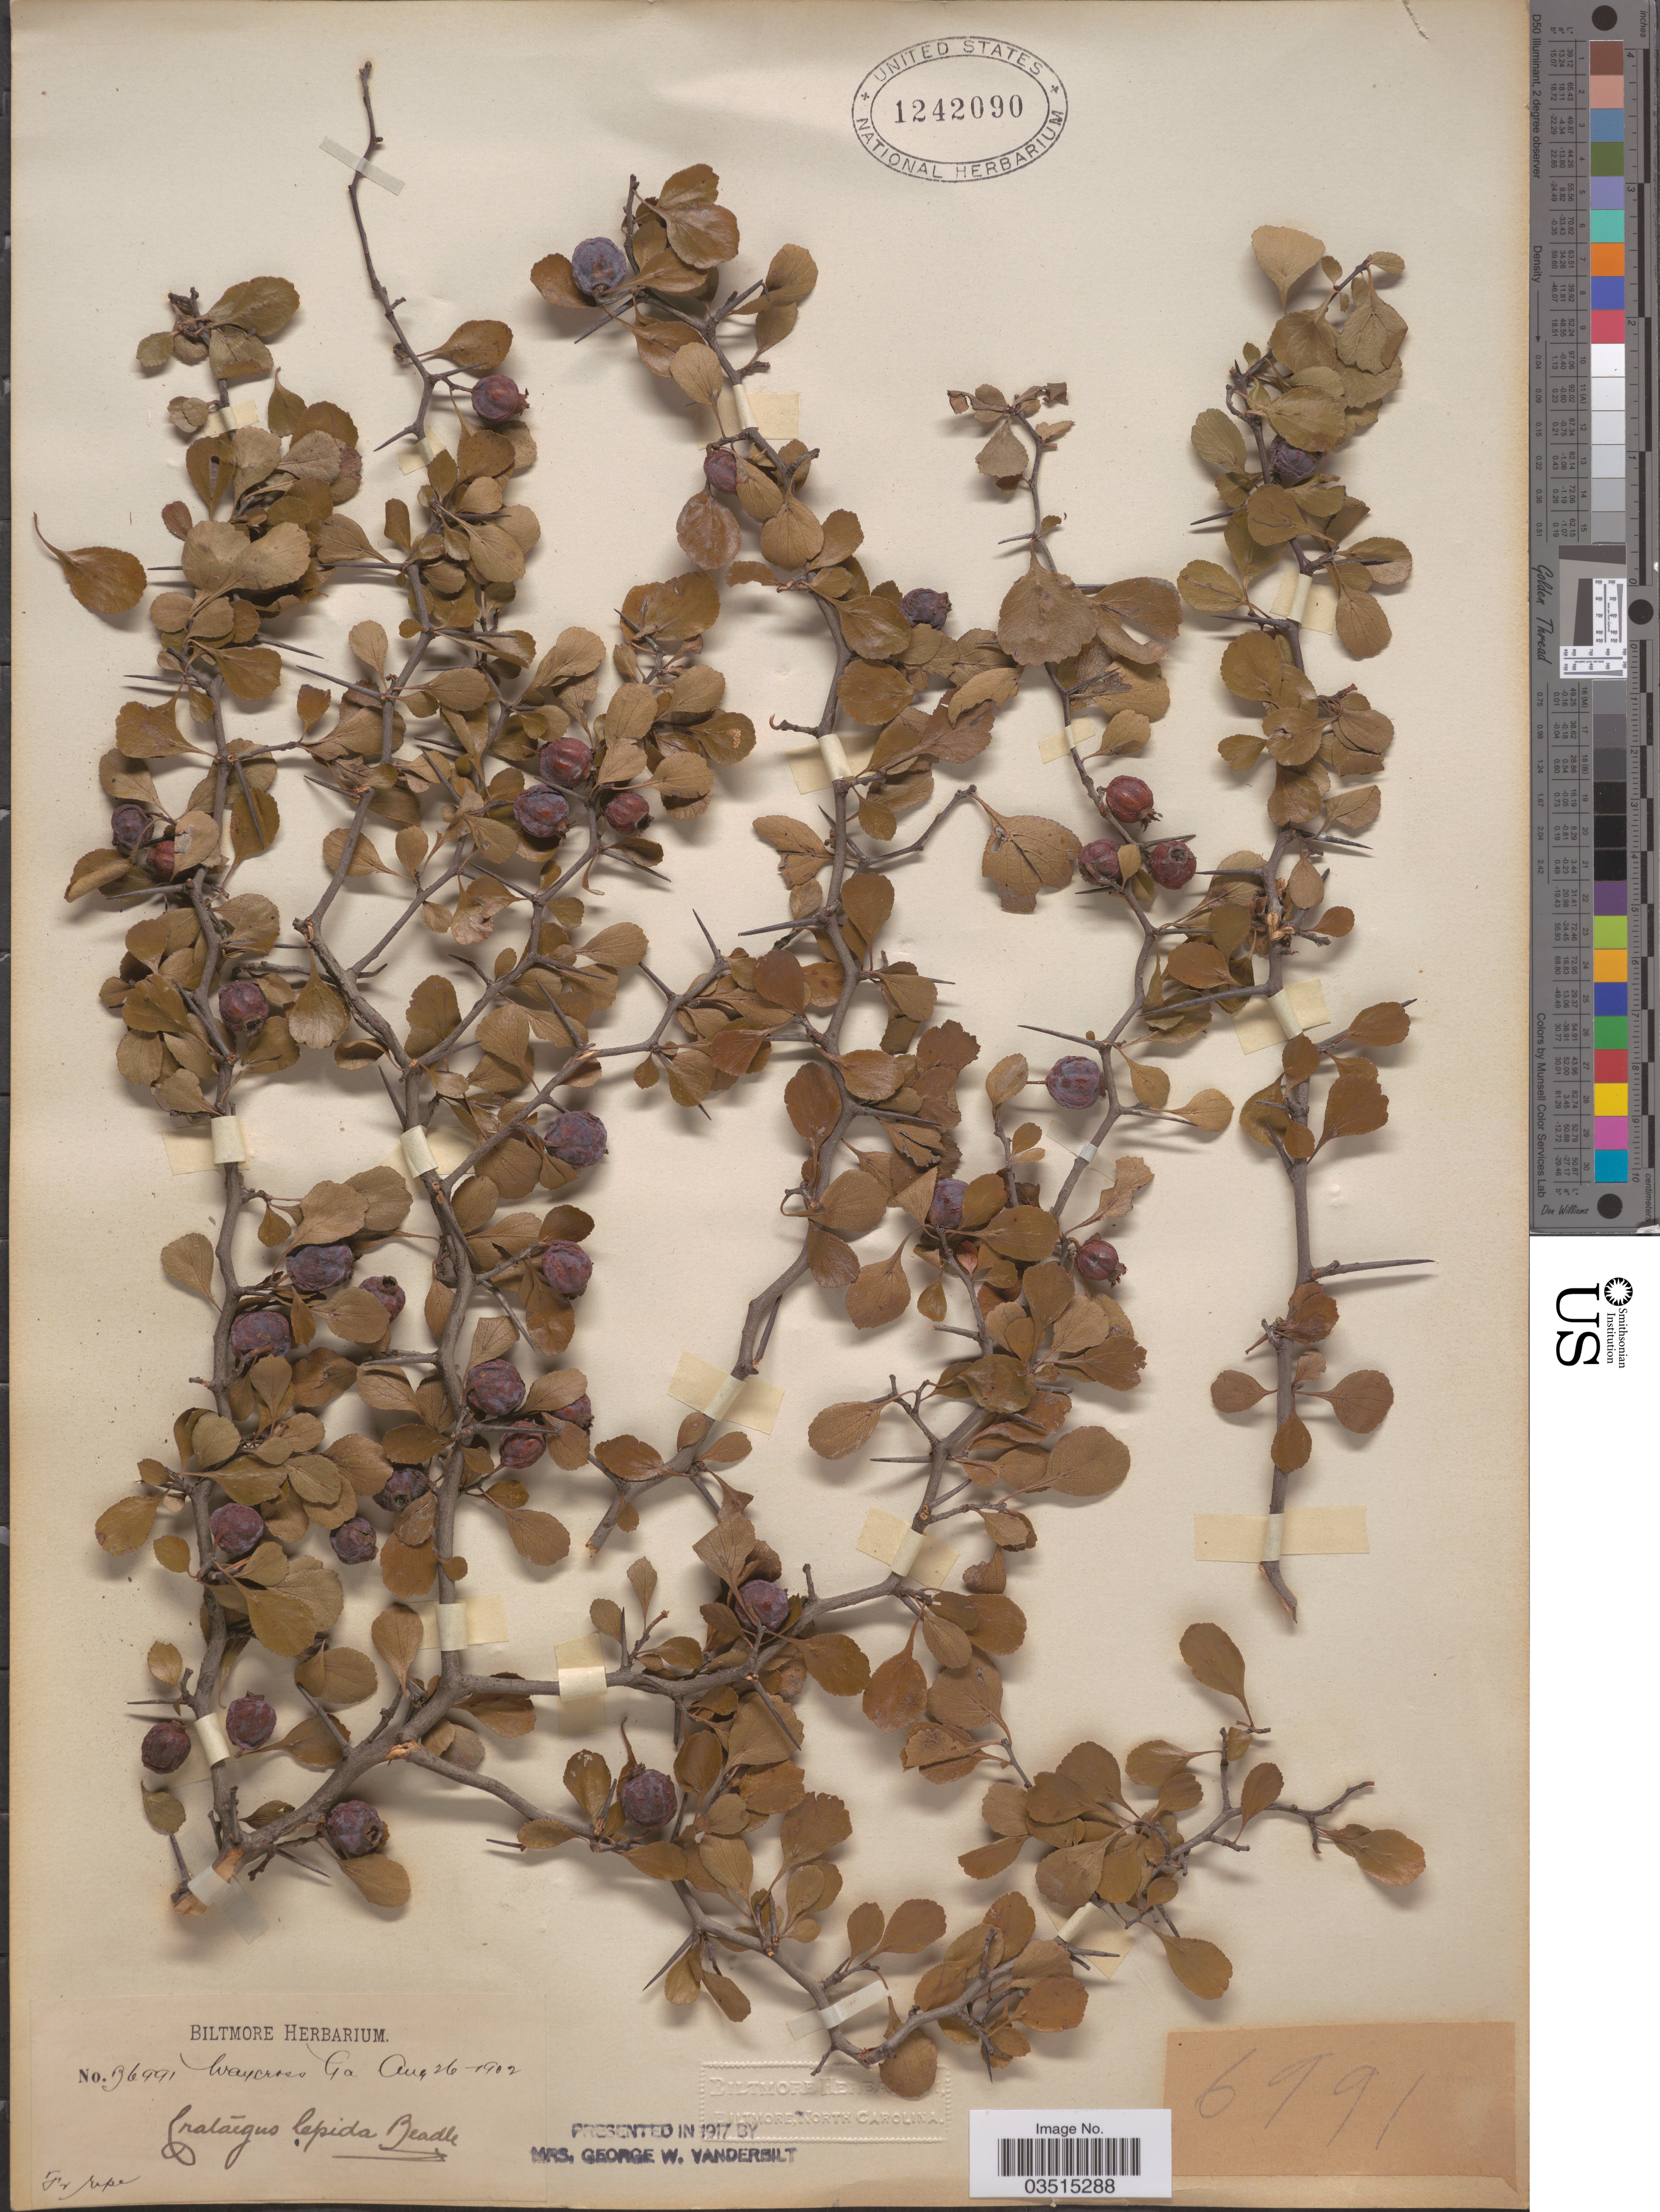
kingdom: Plantae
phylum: Tracheophyta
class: Magnoliopsida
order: Rosales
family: Rosaceae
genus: Crataegus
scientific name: Crataegus lepida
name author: Beadle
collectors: ex herb. Biltmore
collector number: B6991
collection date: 1902-08-26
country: United States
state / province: Georgia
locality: Waycross.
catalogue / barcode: US 1242090